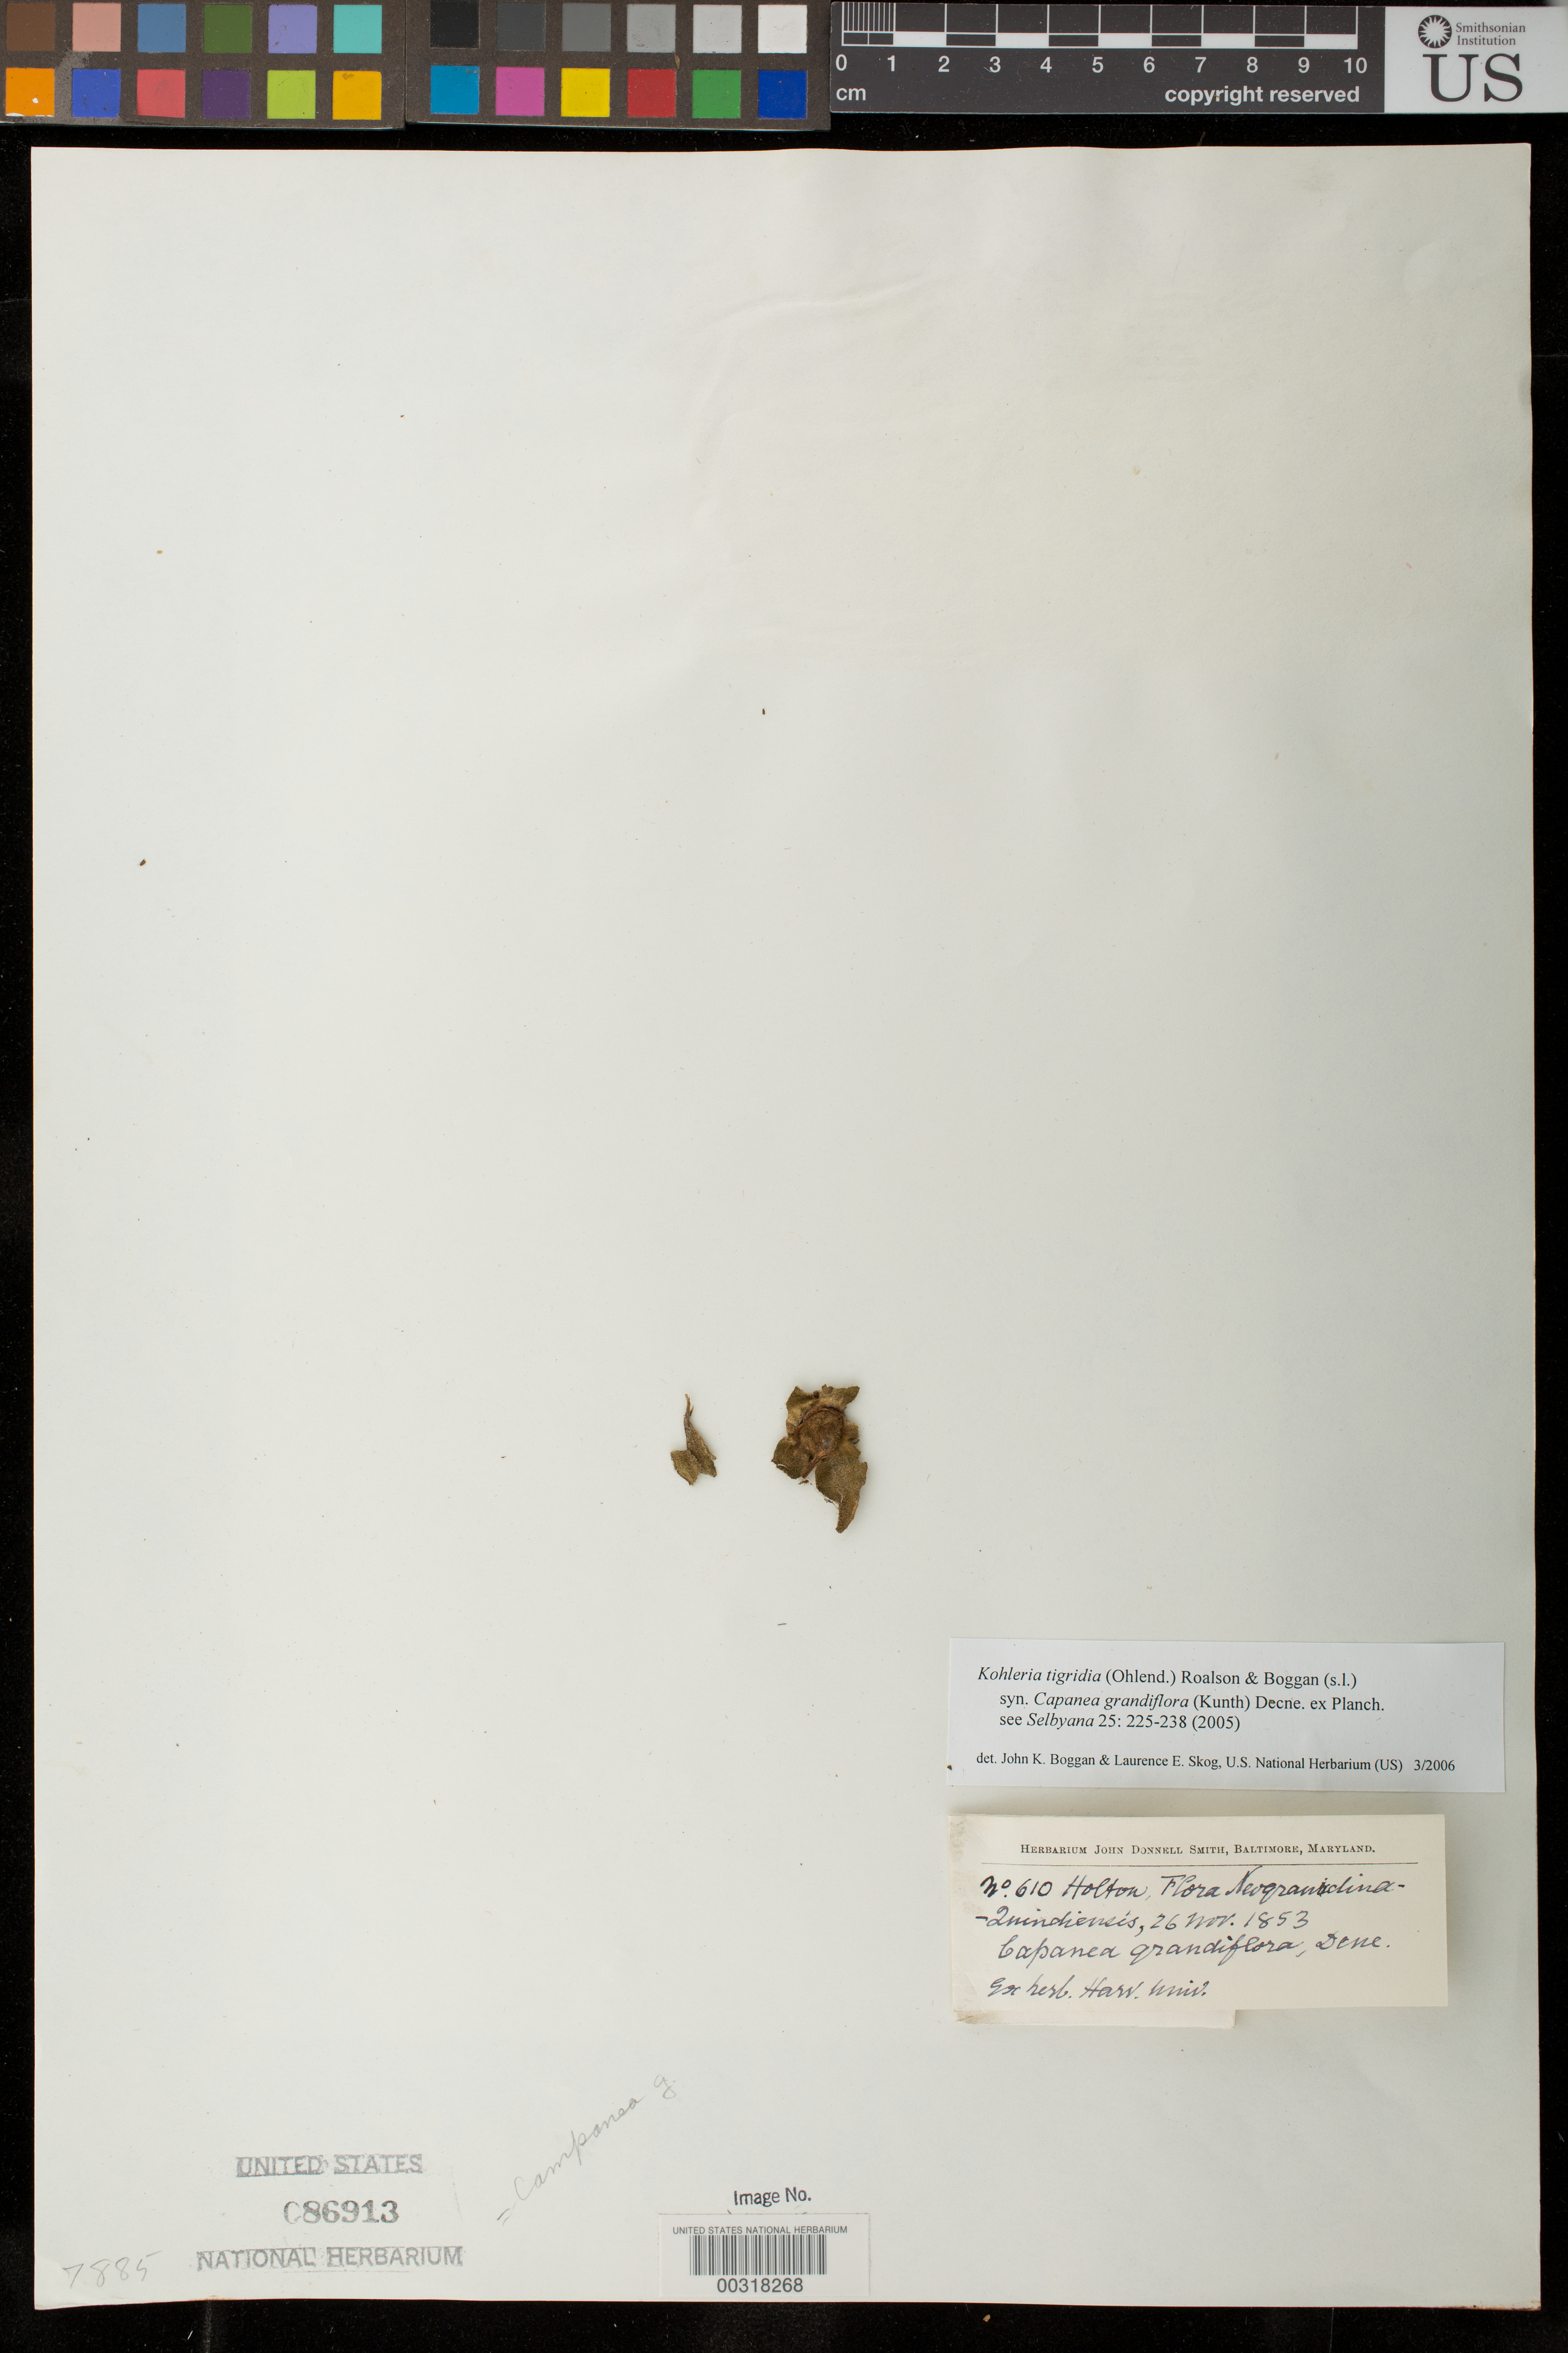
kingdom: Plantae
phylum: Tracheophyta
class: Magnoliopsida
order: Lamiales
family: Gesneriaceae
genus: Kohleria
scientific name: Kohleria tigridia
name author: (Ohlend.) Roalson & Boggan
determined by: Boggan, J. K.; Skog, L. E.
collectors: I. Holton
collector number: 610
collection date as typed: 26 Nov 1853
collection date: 1853-11-26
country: Colombia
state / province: Quindio (?)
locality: Quindiu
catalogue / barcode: US 86913